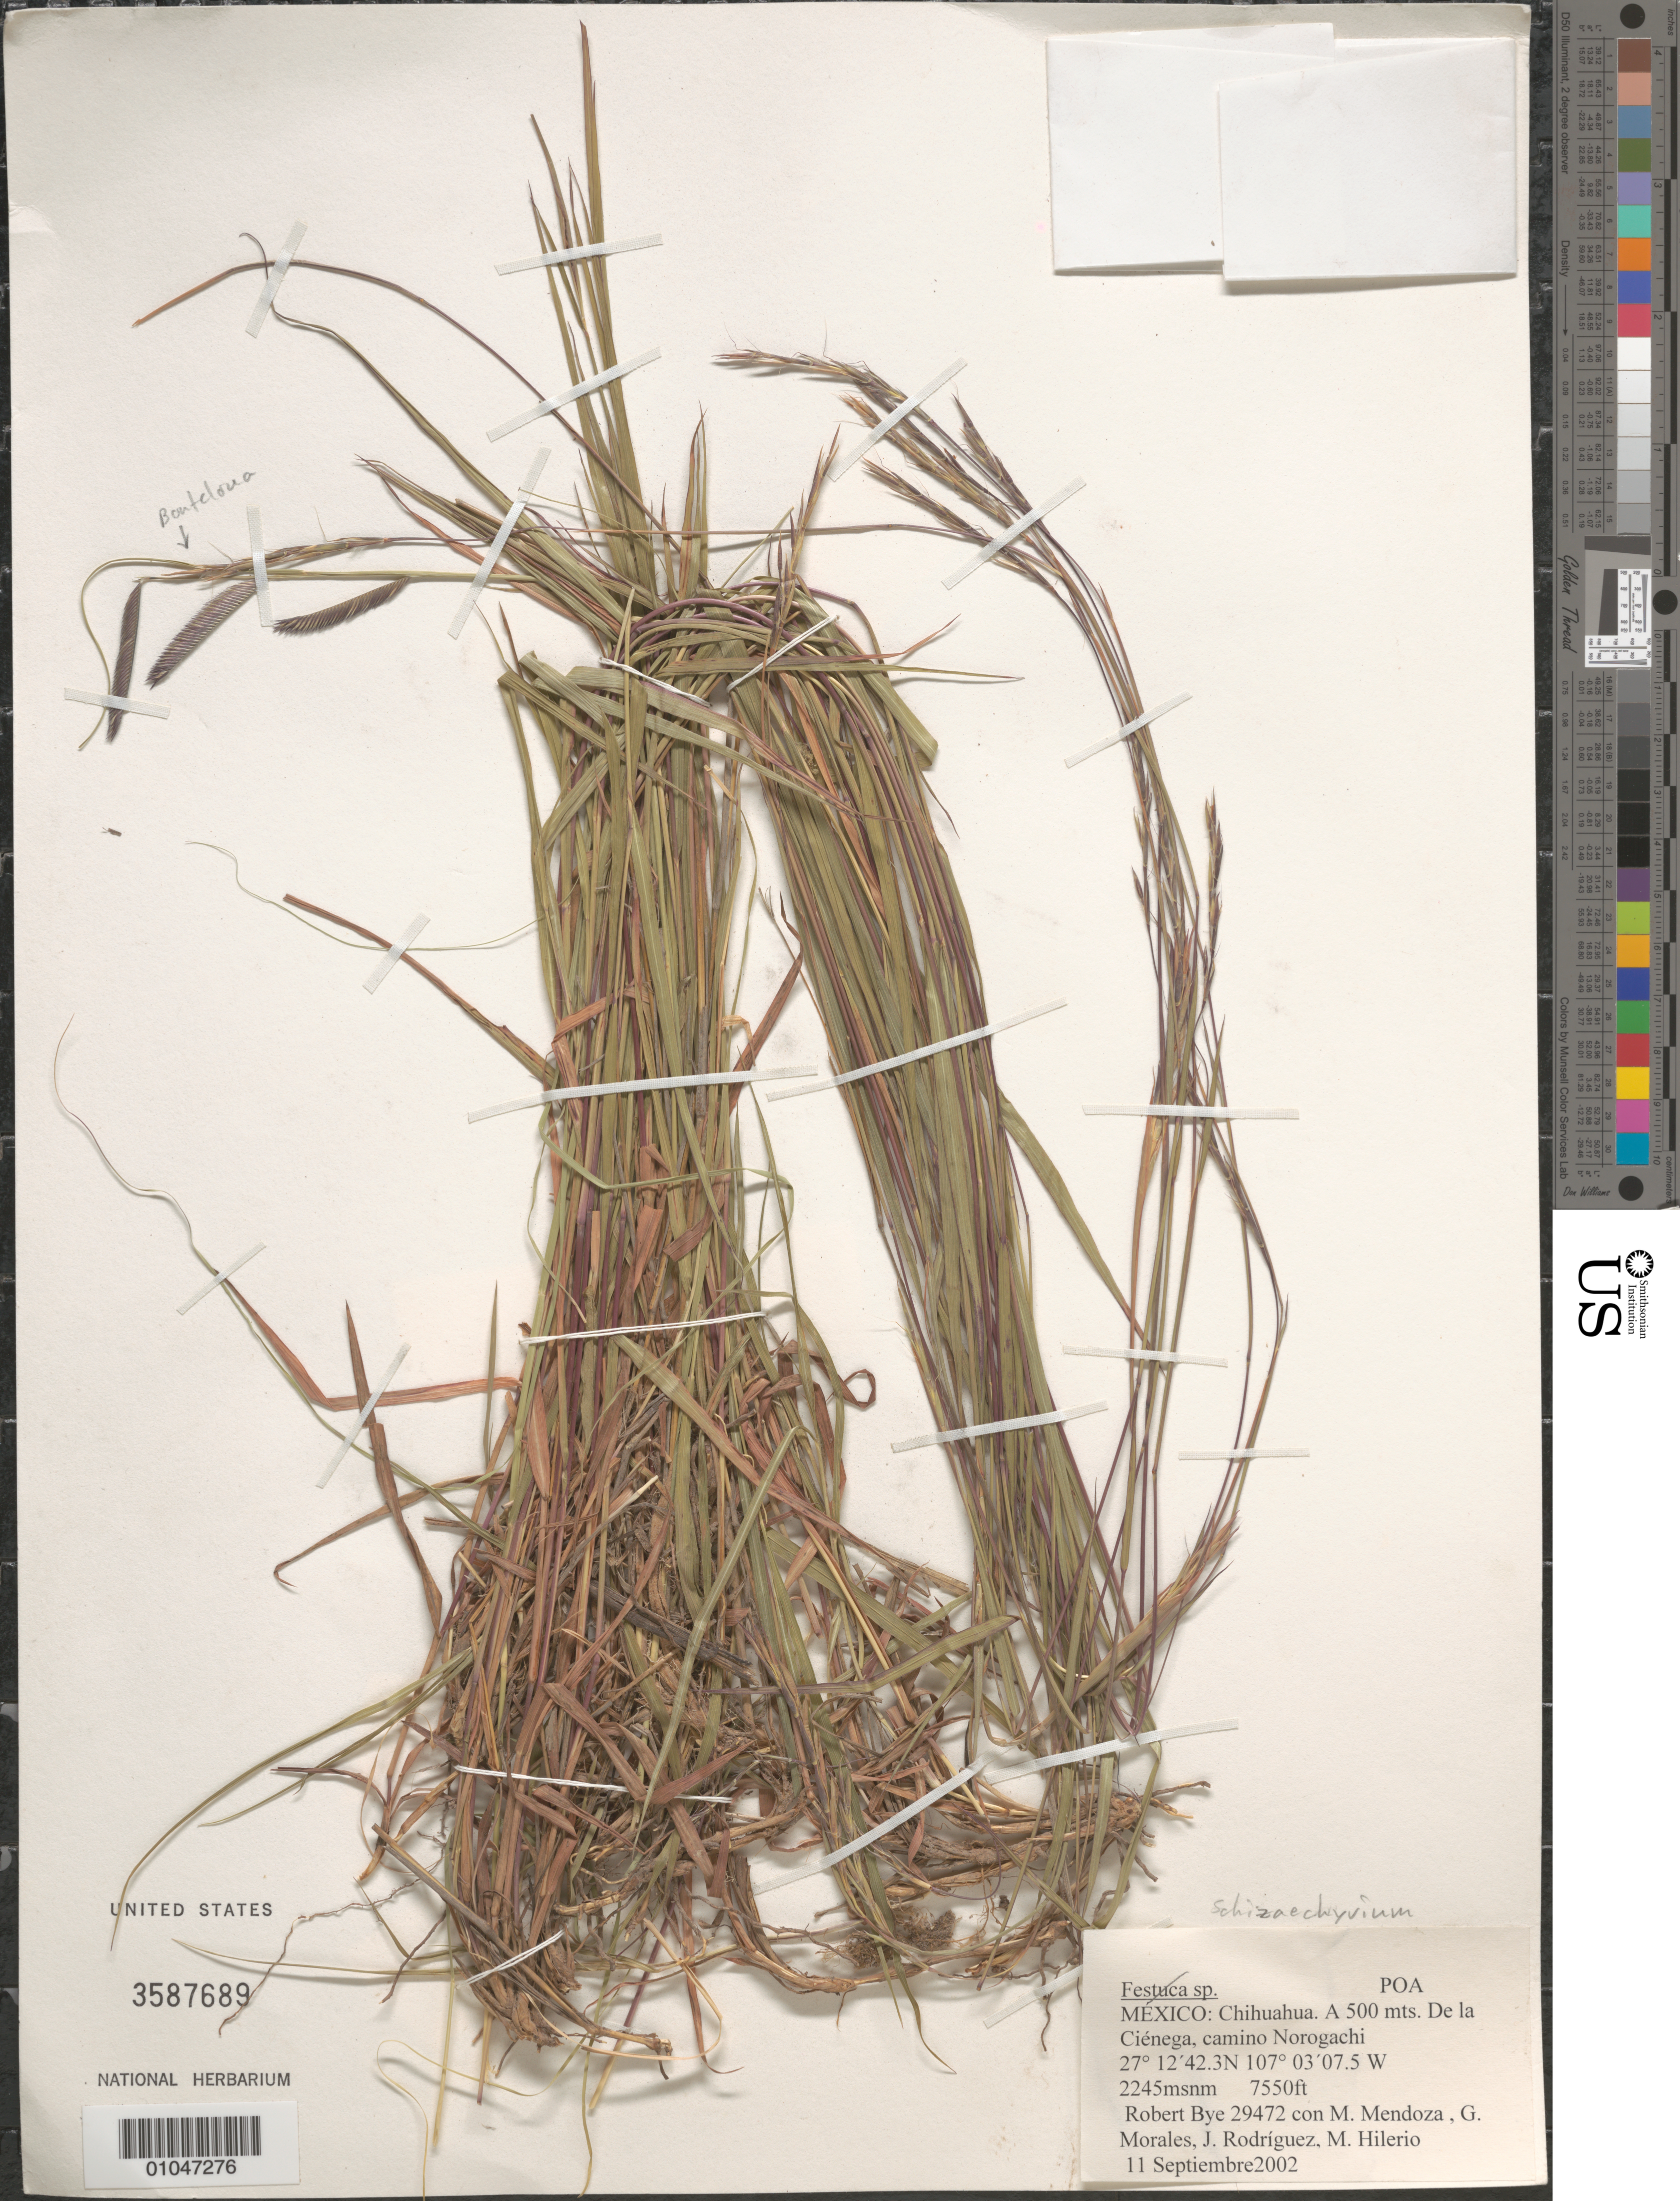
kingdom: Plantae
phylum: Tracheophyta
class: Liliopsida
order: Poales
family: Poaceae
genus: Schizachyrium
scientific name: Schizachyrium sp.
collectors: R. A. Bye, M. Mendoza Garcia, G. Morales, J. Rodríguez & M. Hilerio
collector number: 29472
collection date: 2002-09-11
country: Mexico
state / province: Chihuahua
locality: a 500 mts. de la Cienega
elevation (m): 2301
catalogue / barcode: US 3587689